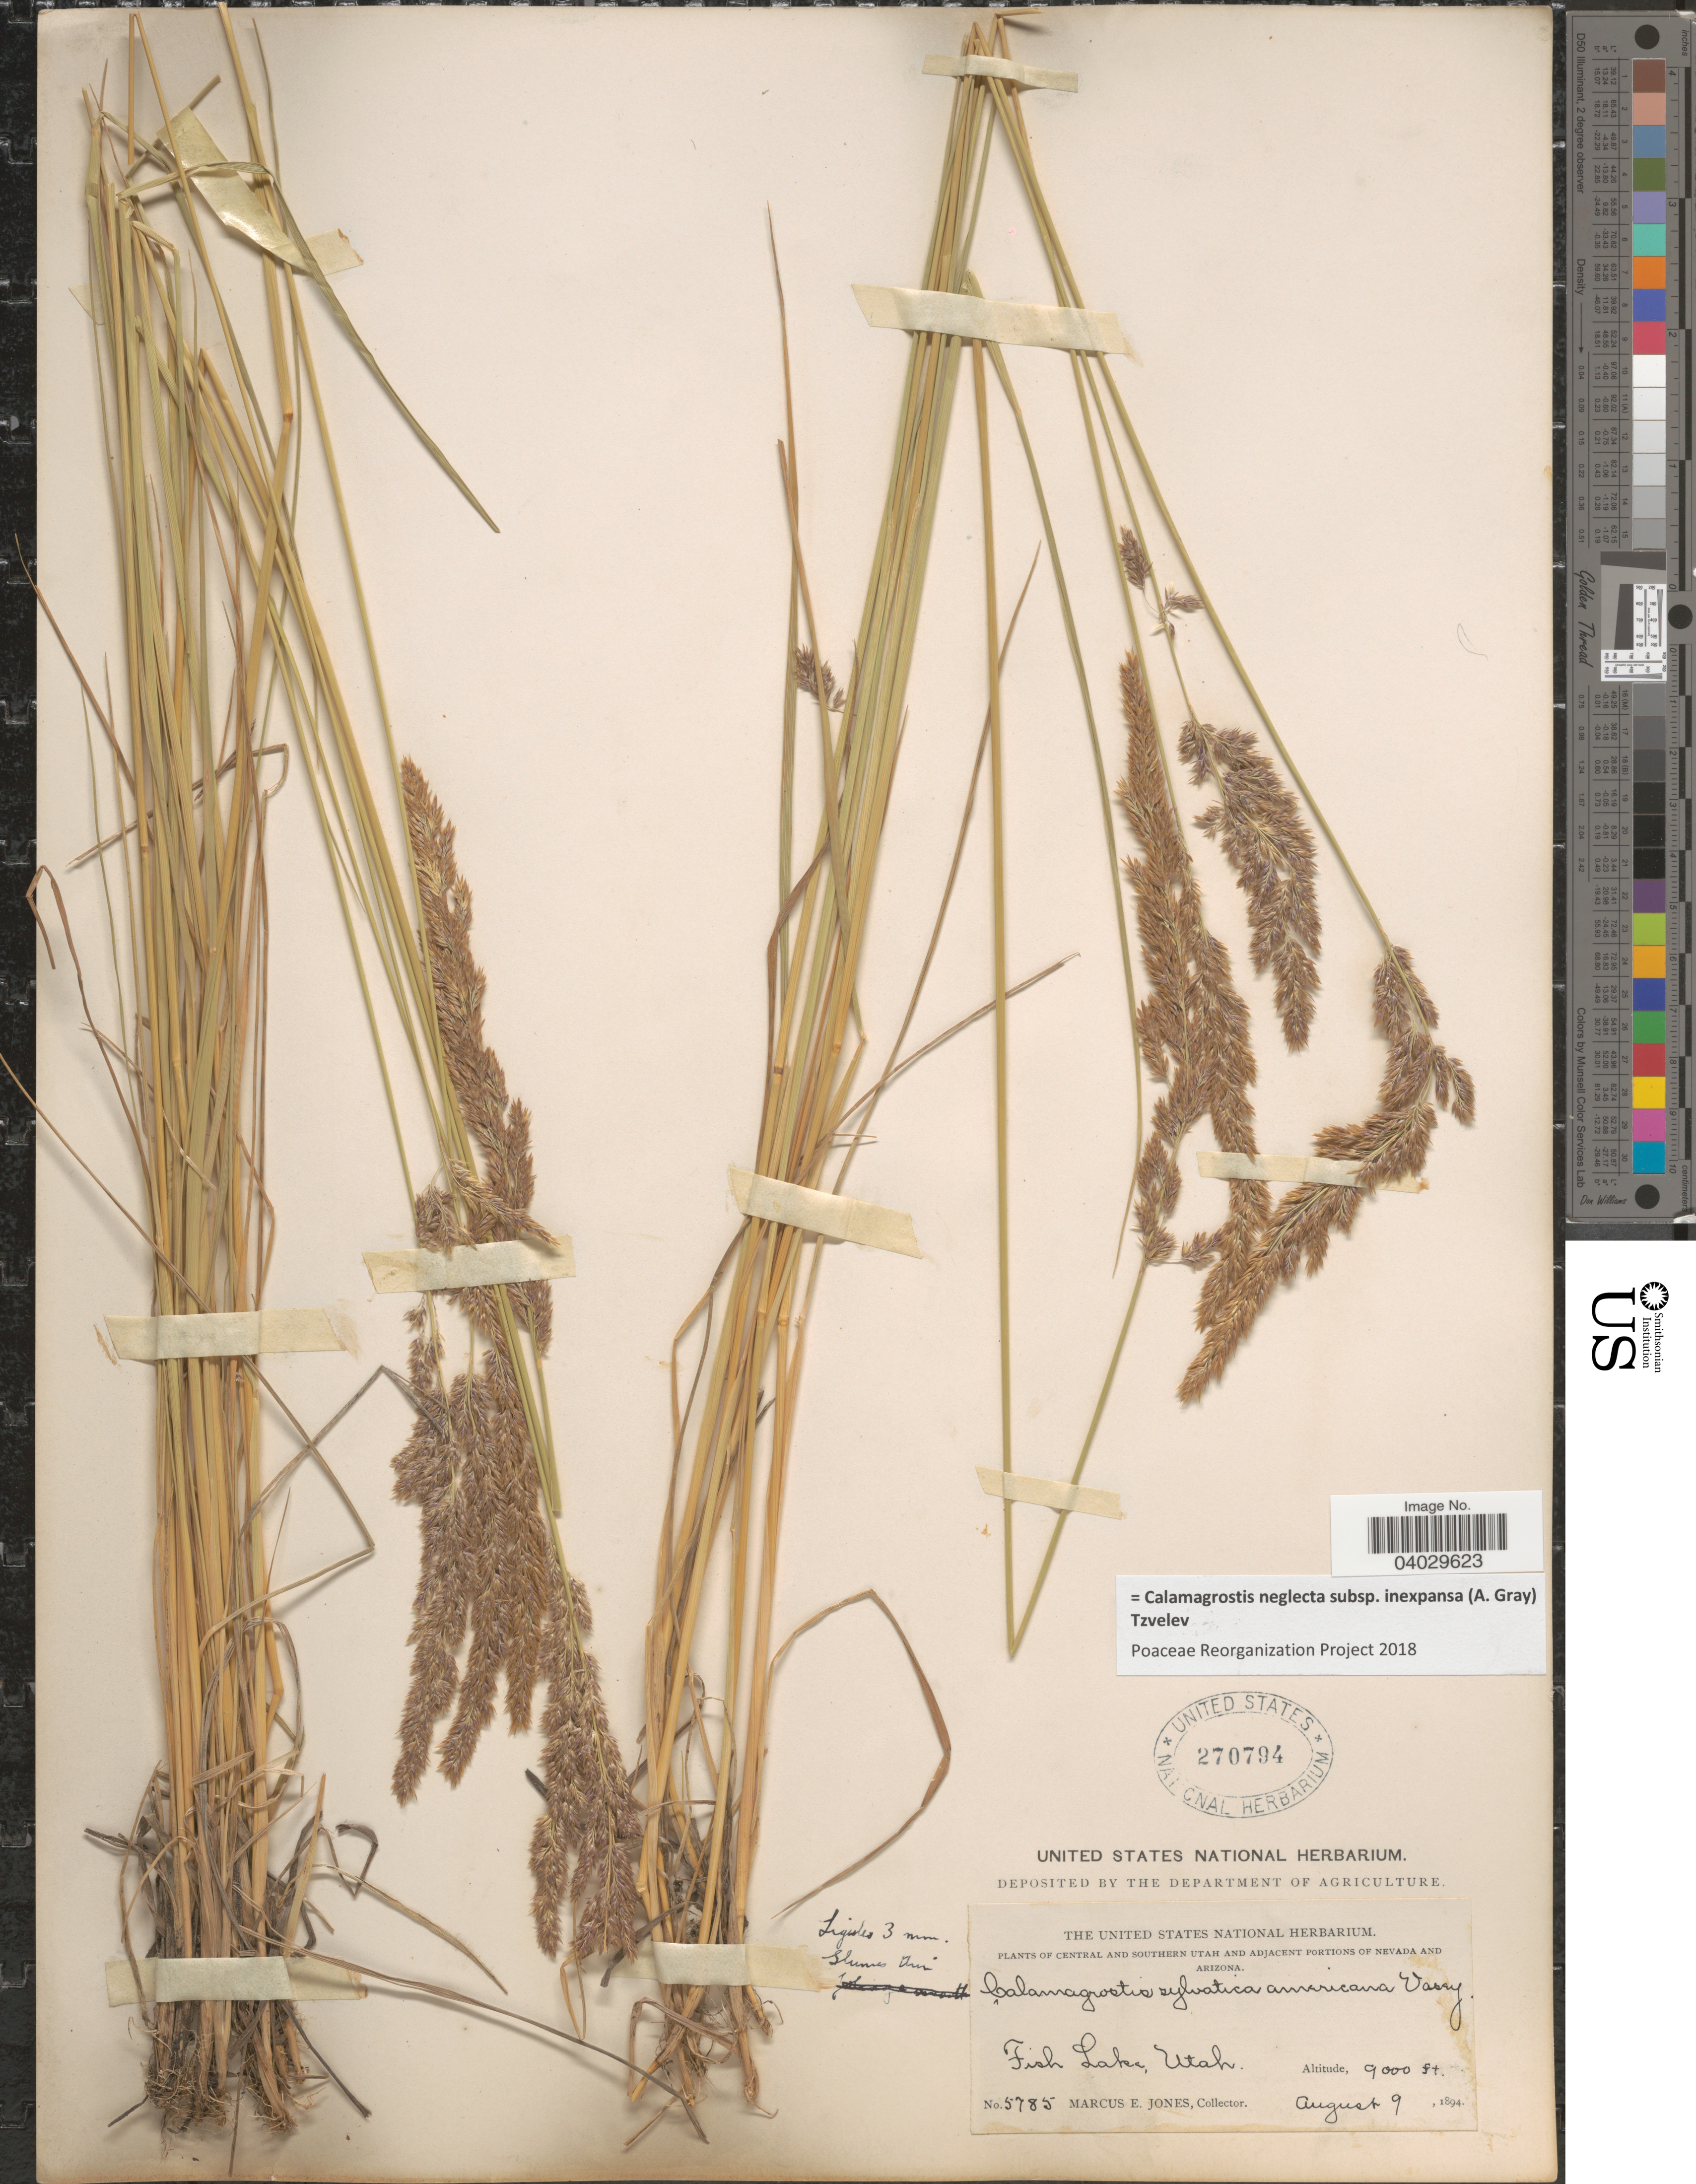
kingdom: Plantae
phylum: Tracheophyta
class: Liliopsida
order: Poales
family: Poaceae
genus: Calamagrostis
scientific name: Calamagrostis neglecta subsp. inexpansa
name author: (A. Gray) Tzvelev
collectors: M. E. Jones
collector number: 5785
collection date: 1894-08-09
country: United States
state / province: Utah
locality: Central and Southern Utah. Fish Lake.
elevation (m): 2743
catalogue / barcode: US 270794